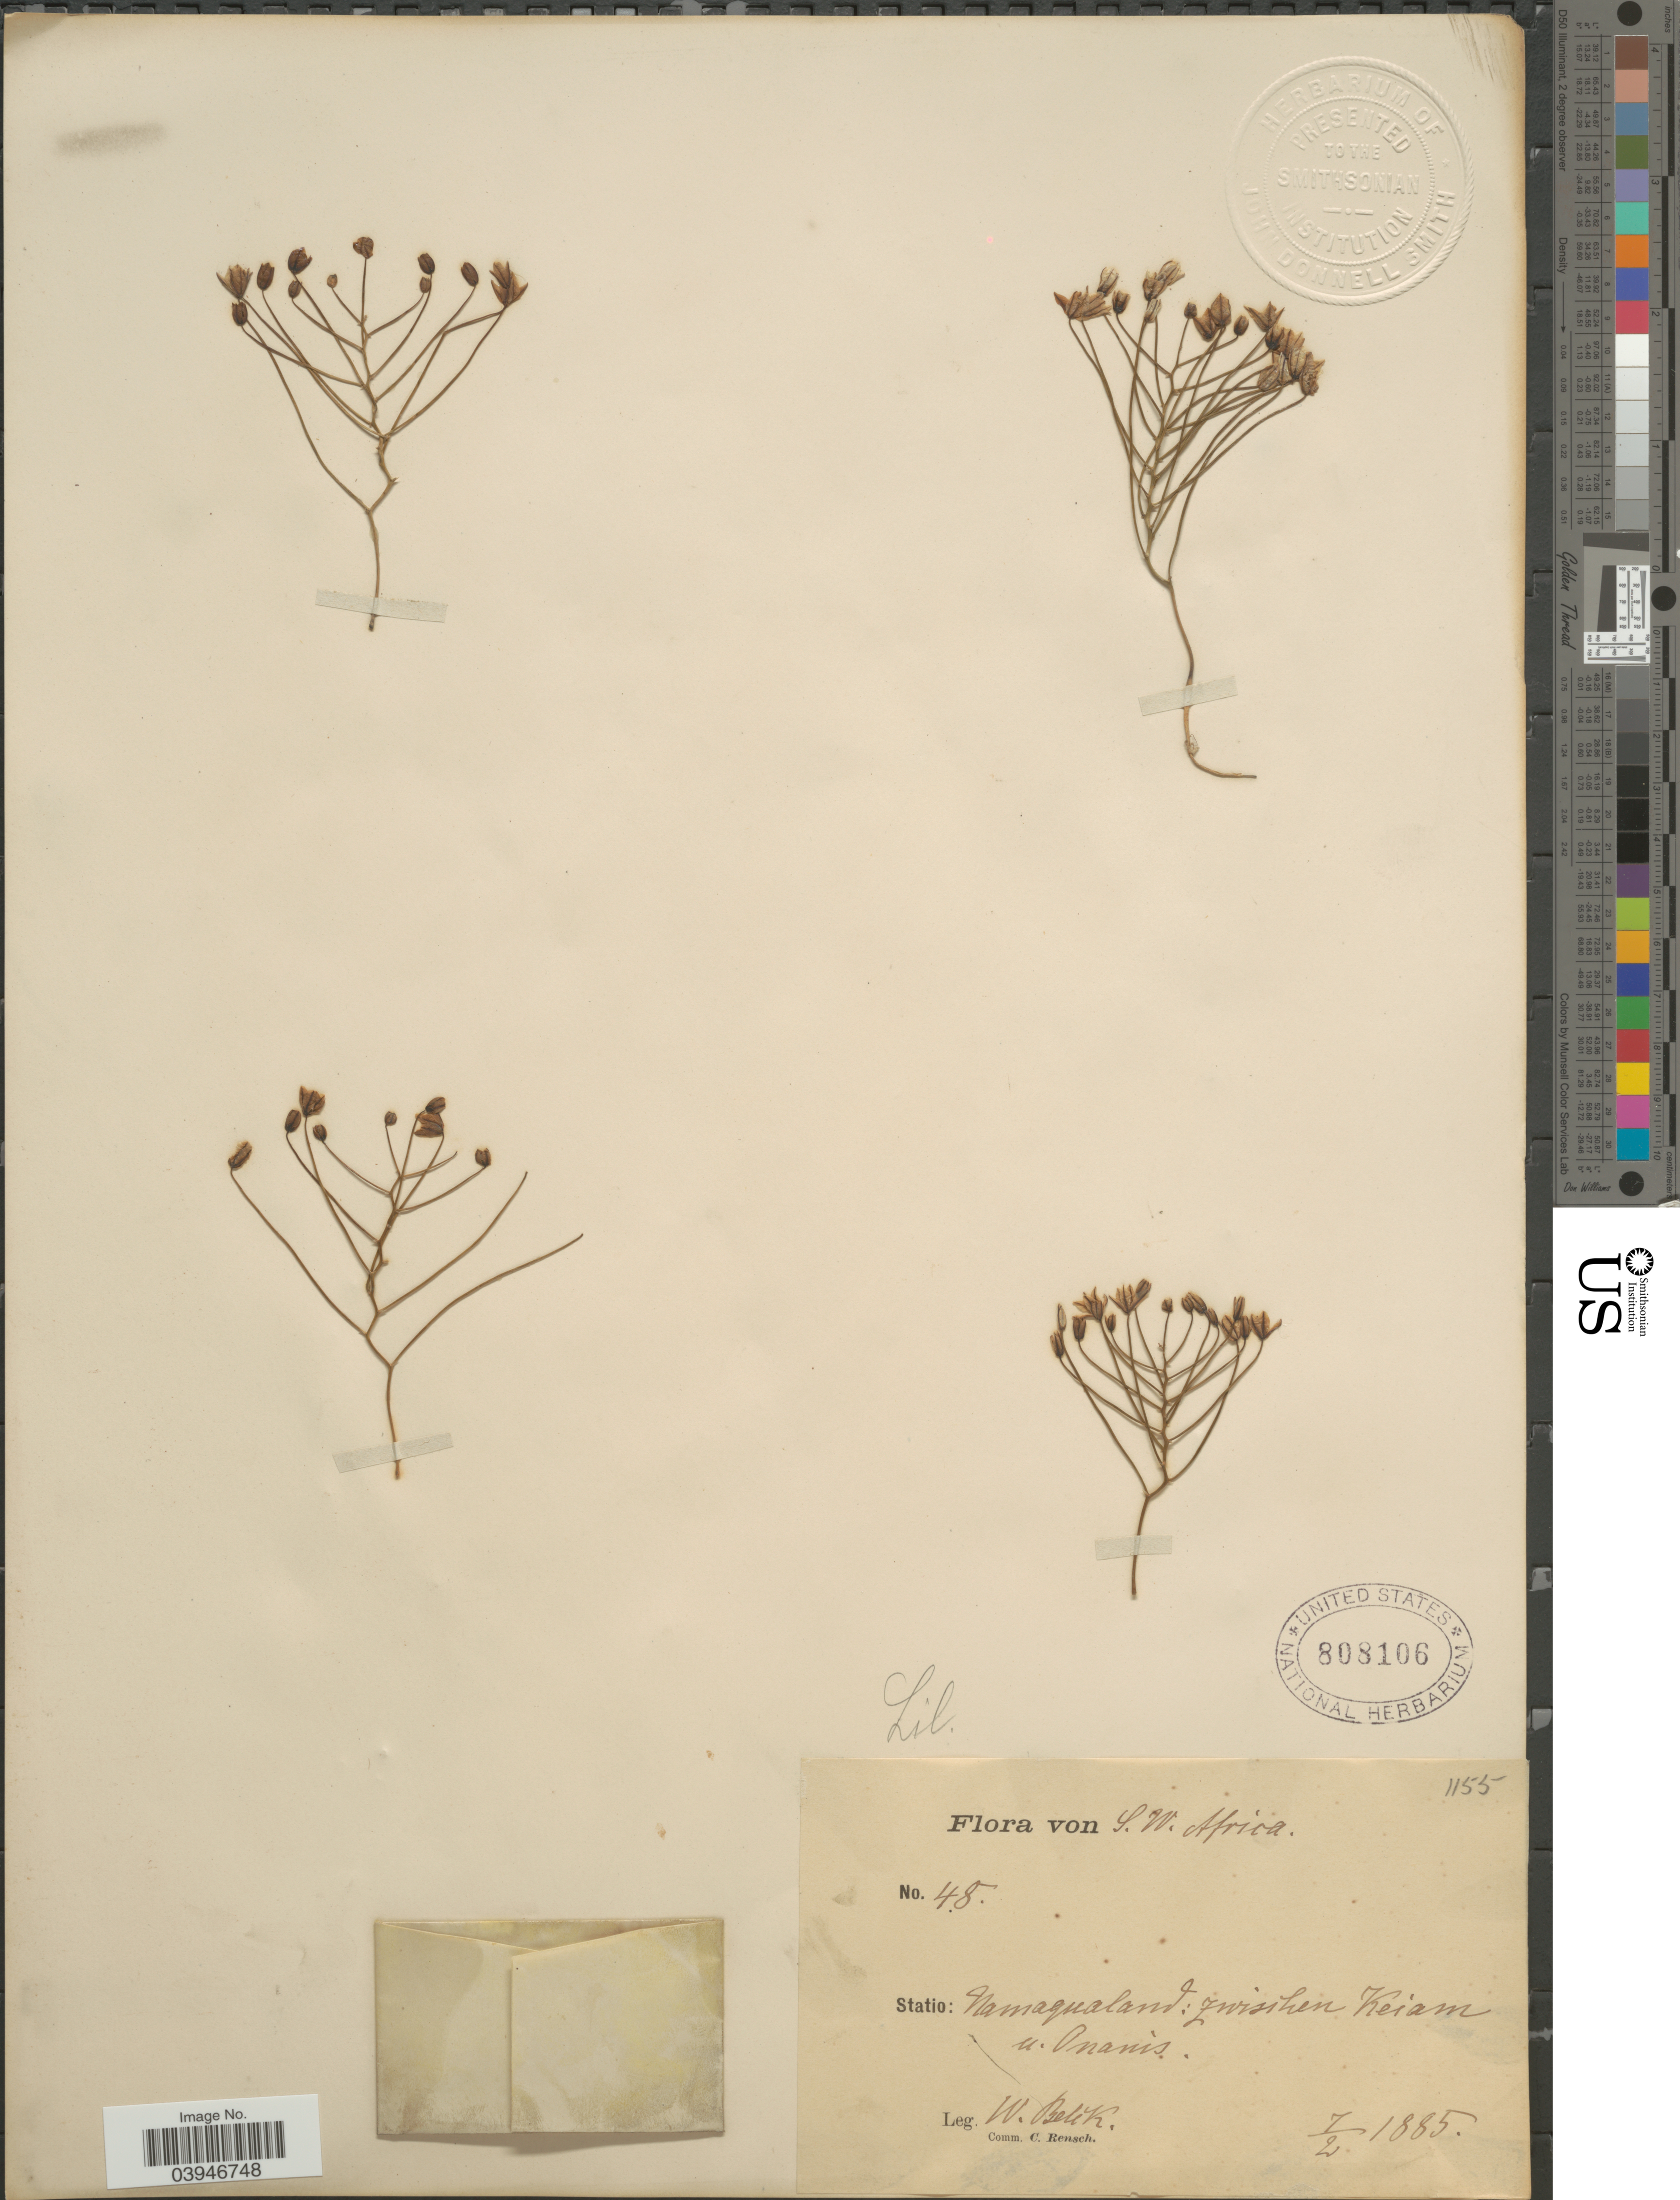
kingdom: Plantae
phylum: Tracheophyta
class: Liliopsida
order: Liliales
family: Liliaceae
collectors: W. Belik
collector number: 48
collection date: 1885-02-07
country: Namibia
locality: S.W. Africa. Statio: Namaqualand: zwischen Keiam u. Onanis.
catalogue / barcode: US 808106